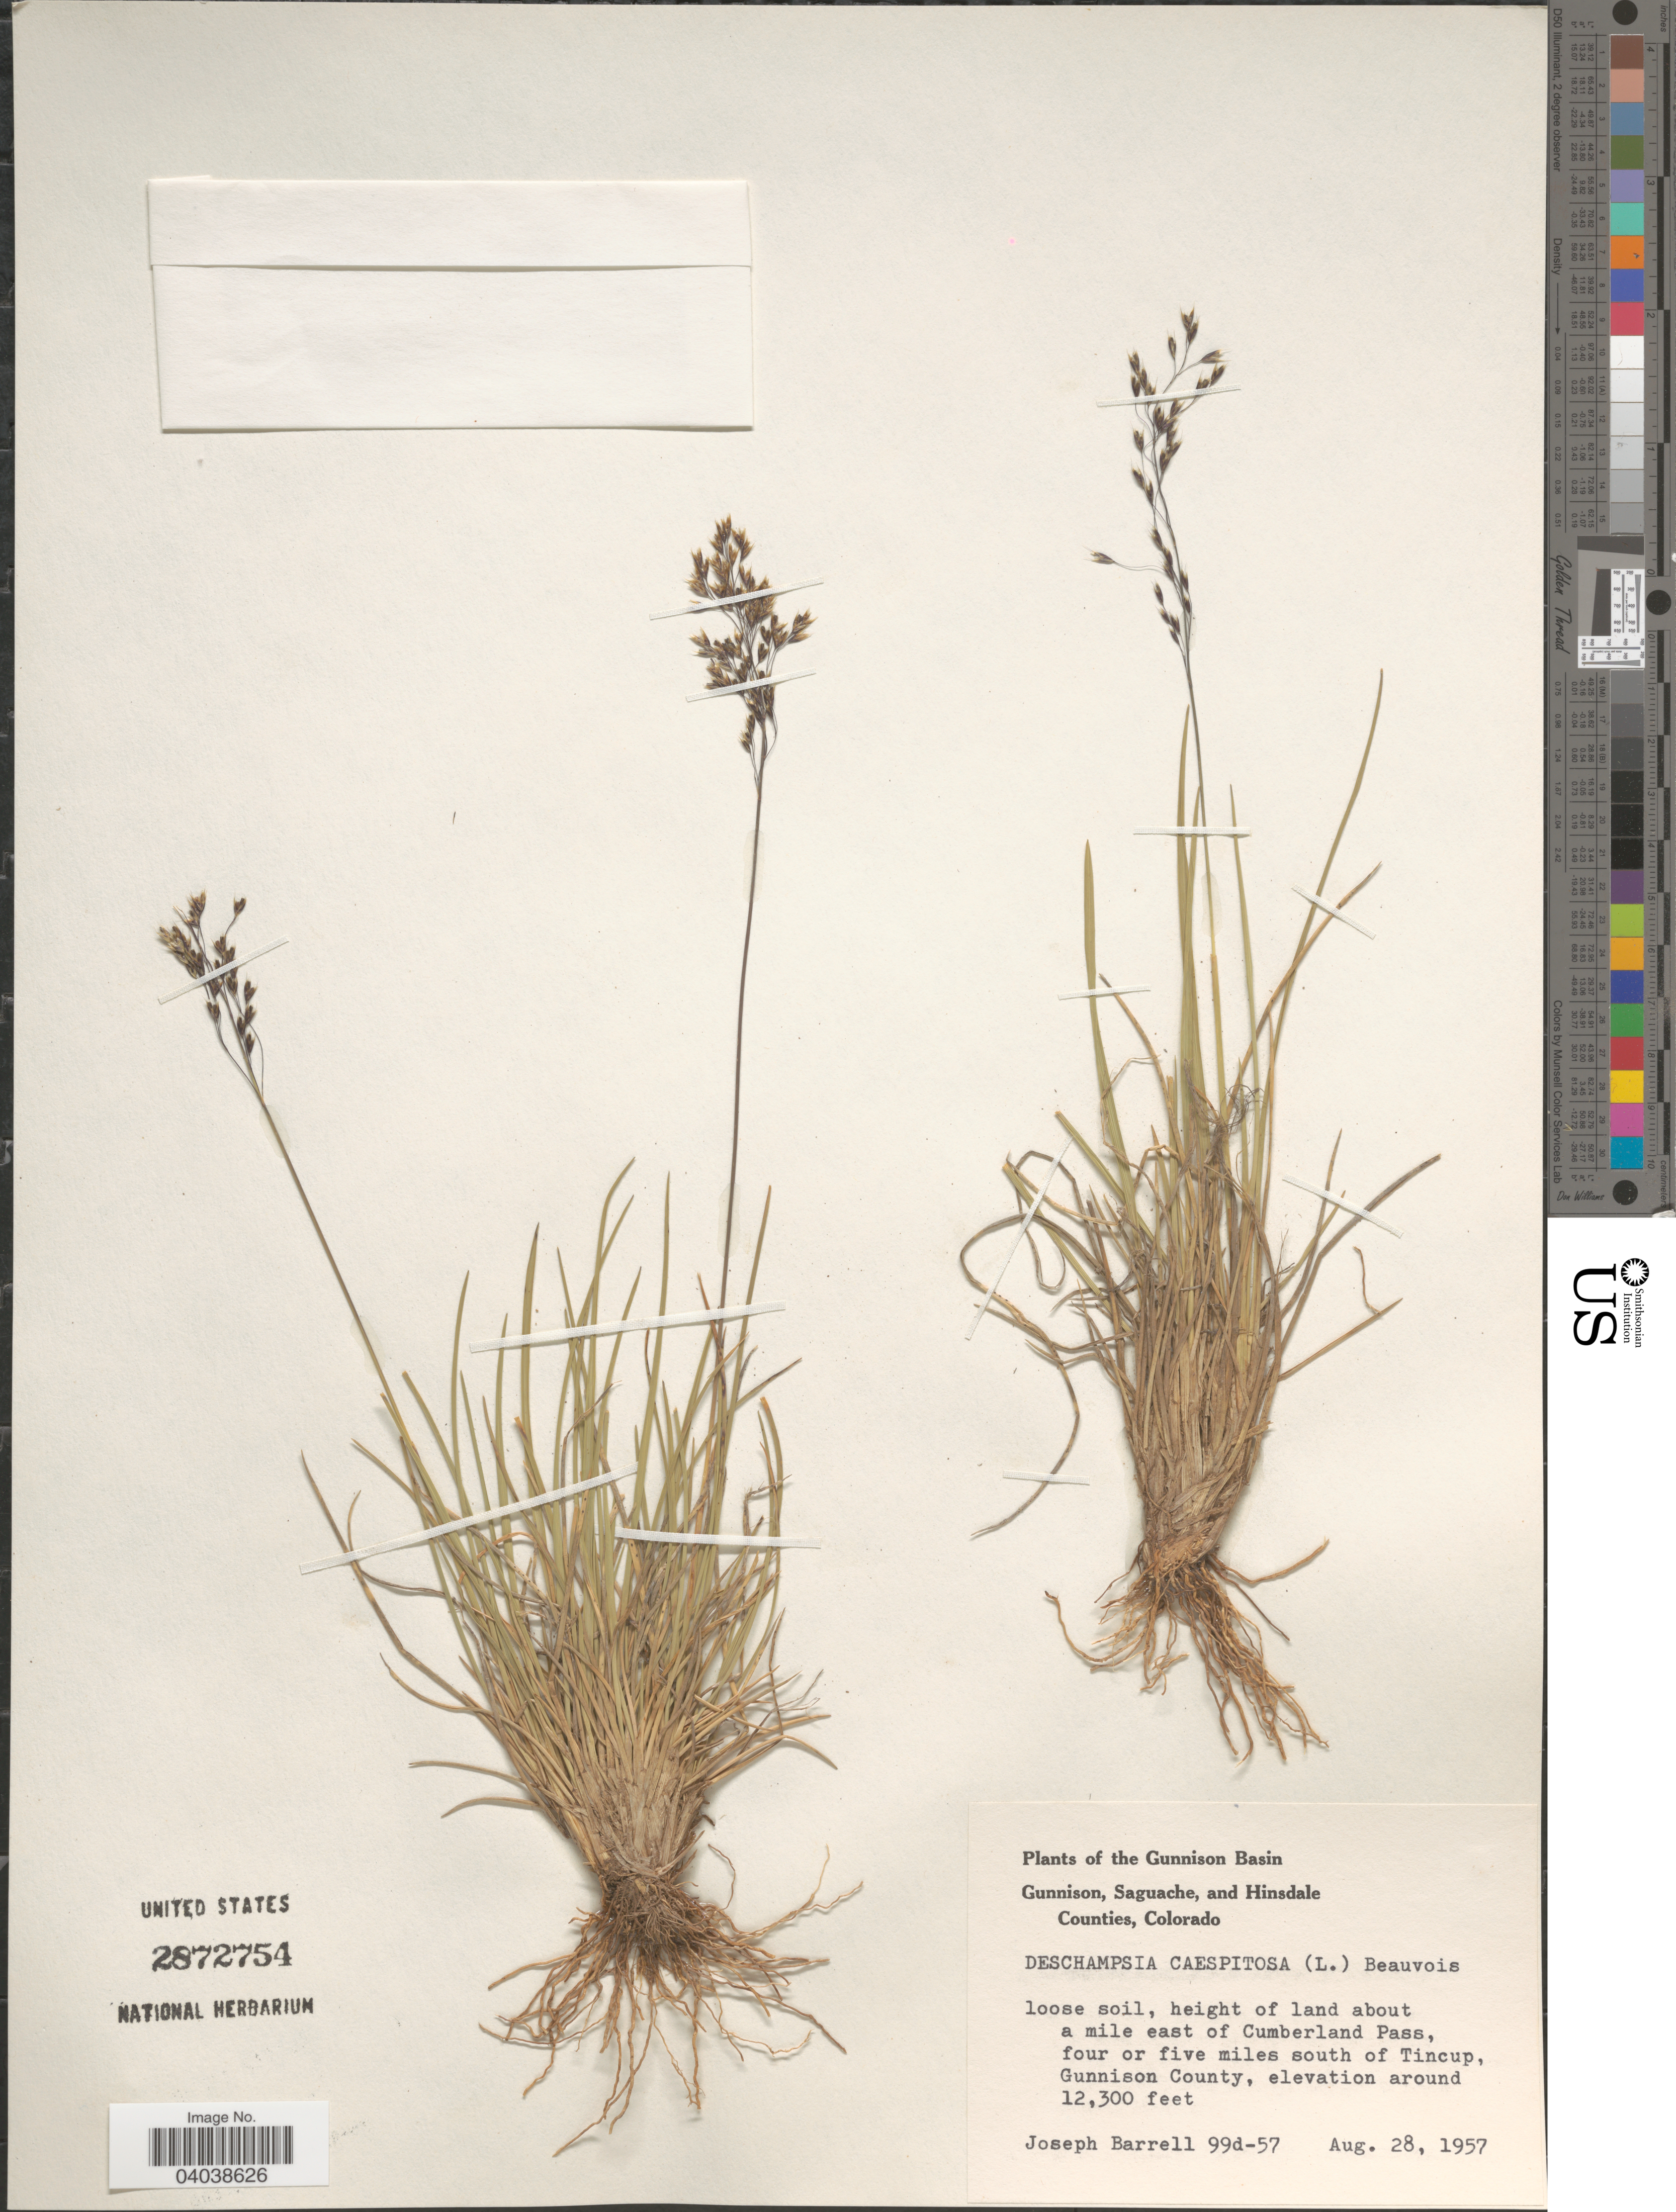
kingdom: Plantae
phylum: Tracheophyta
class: Liliopsida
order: Poales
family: Poaceae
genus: Deschampsia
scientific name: Deschampsia cespitosa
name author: (L.) P. Beauv.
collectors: J. Barrell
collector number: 99d-57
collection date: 1957-08-28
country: United States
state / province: Colorado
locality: Gunnison Basin. Loose soil, height of land about a mile east of Cumberland Pass, four or five miles south of Tincup, Gunnison County.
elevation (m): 3749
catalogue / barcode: US 2872754